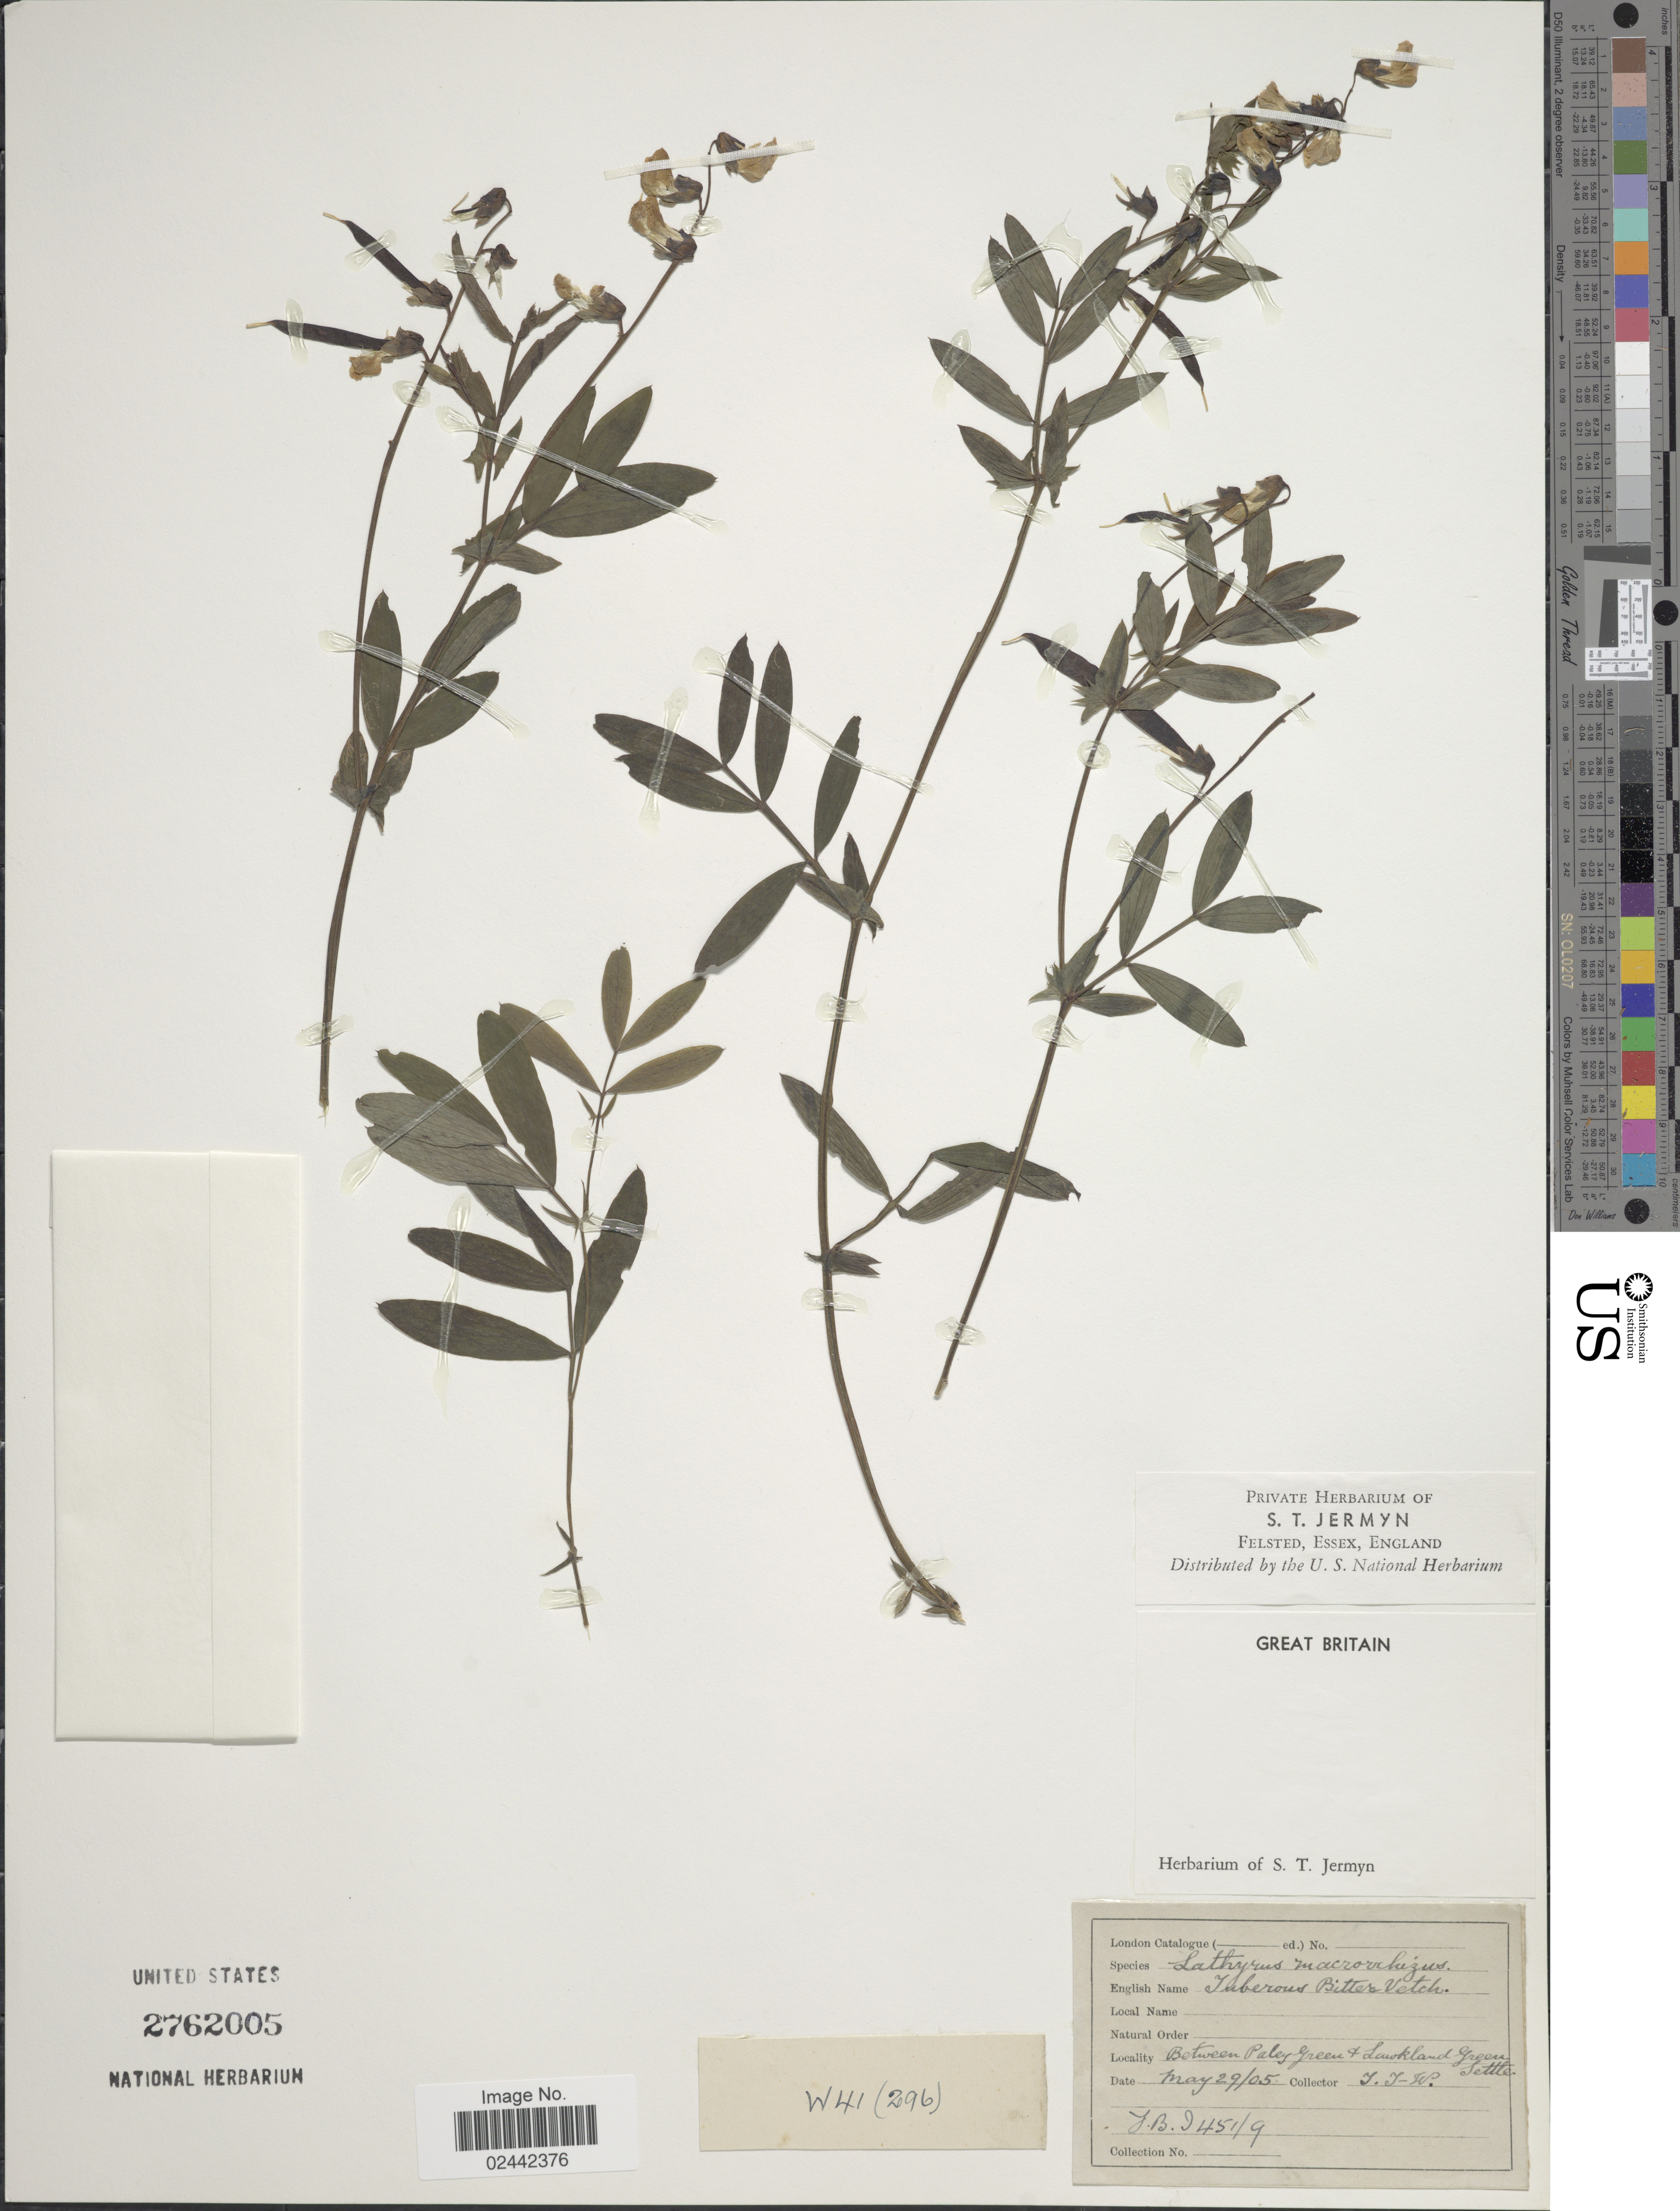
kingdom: Plantae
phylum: Tracheophyta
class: Magnoliopsida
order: Fabales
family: Fabaceae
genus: Lathyrus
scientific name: Lathyrus montanus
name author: Bernh.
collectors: T. T. -W.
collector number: JBI451/9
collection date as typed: Transcribed d/m/y: 29/5/5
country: United Kingdom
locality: Great Britain. Between Paley Green & Lawkland Green Settle.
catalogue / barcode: US 2762005